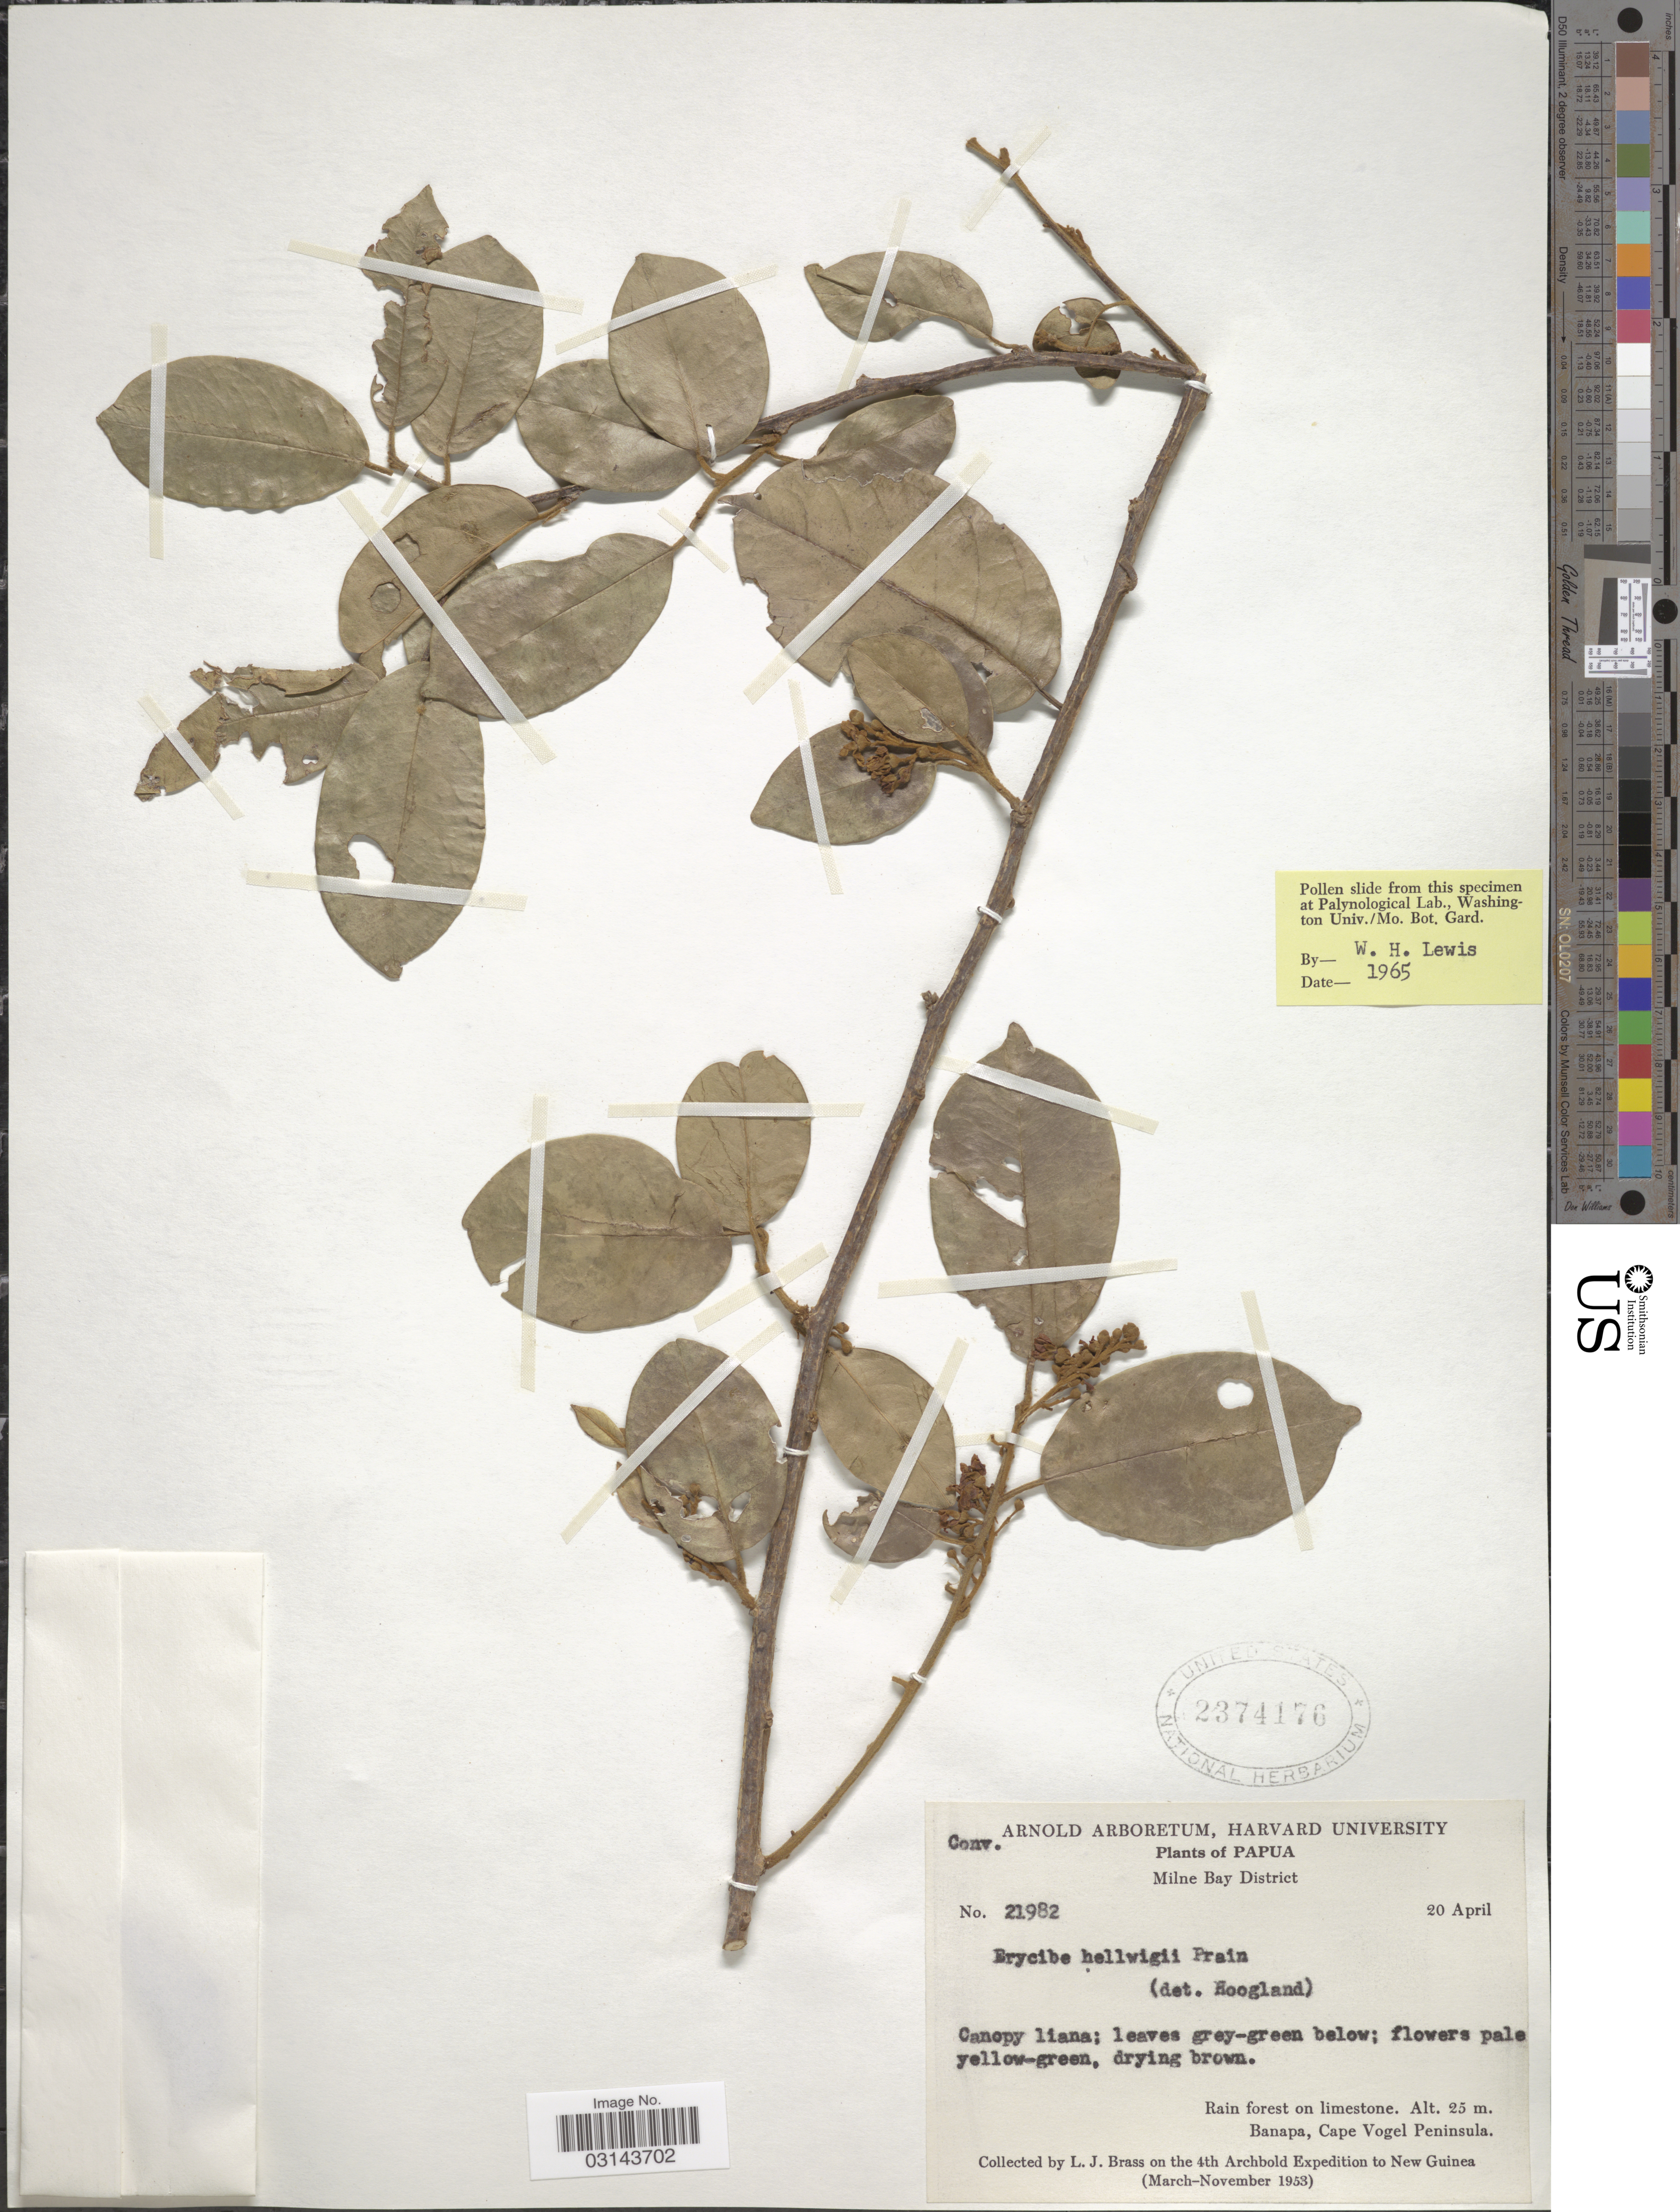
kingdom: Plantae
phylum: Tracheophyta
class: Magnoliopsida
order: Solanales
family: Convolvulaceae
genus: Erycibe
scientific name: Erycibe helwigii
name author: Prain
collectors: L. J. Brass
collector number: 21982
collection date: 1953-04-20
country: Papua New Guinea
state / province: Milne Bay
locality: Papua. Milne Bay District. Banapa, Cape Vogel Peninsula. New Guinea.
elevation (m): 25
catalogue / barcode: US 2374176